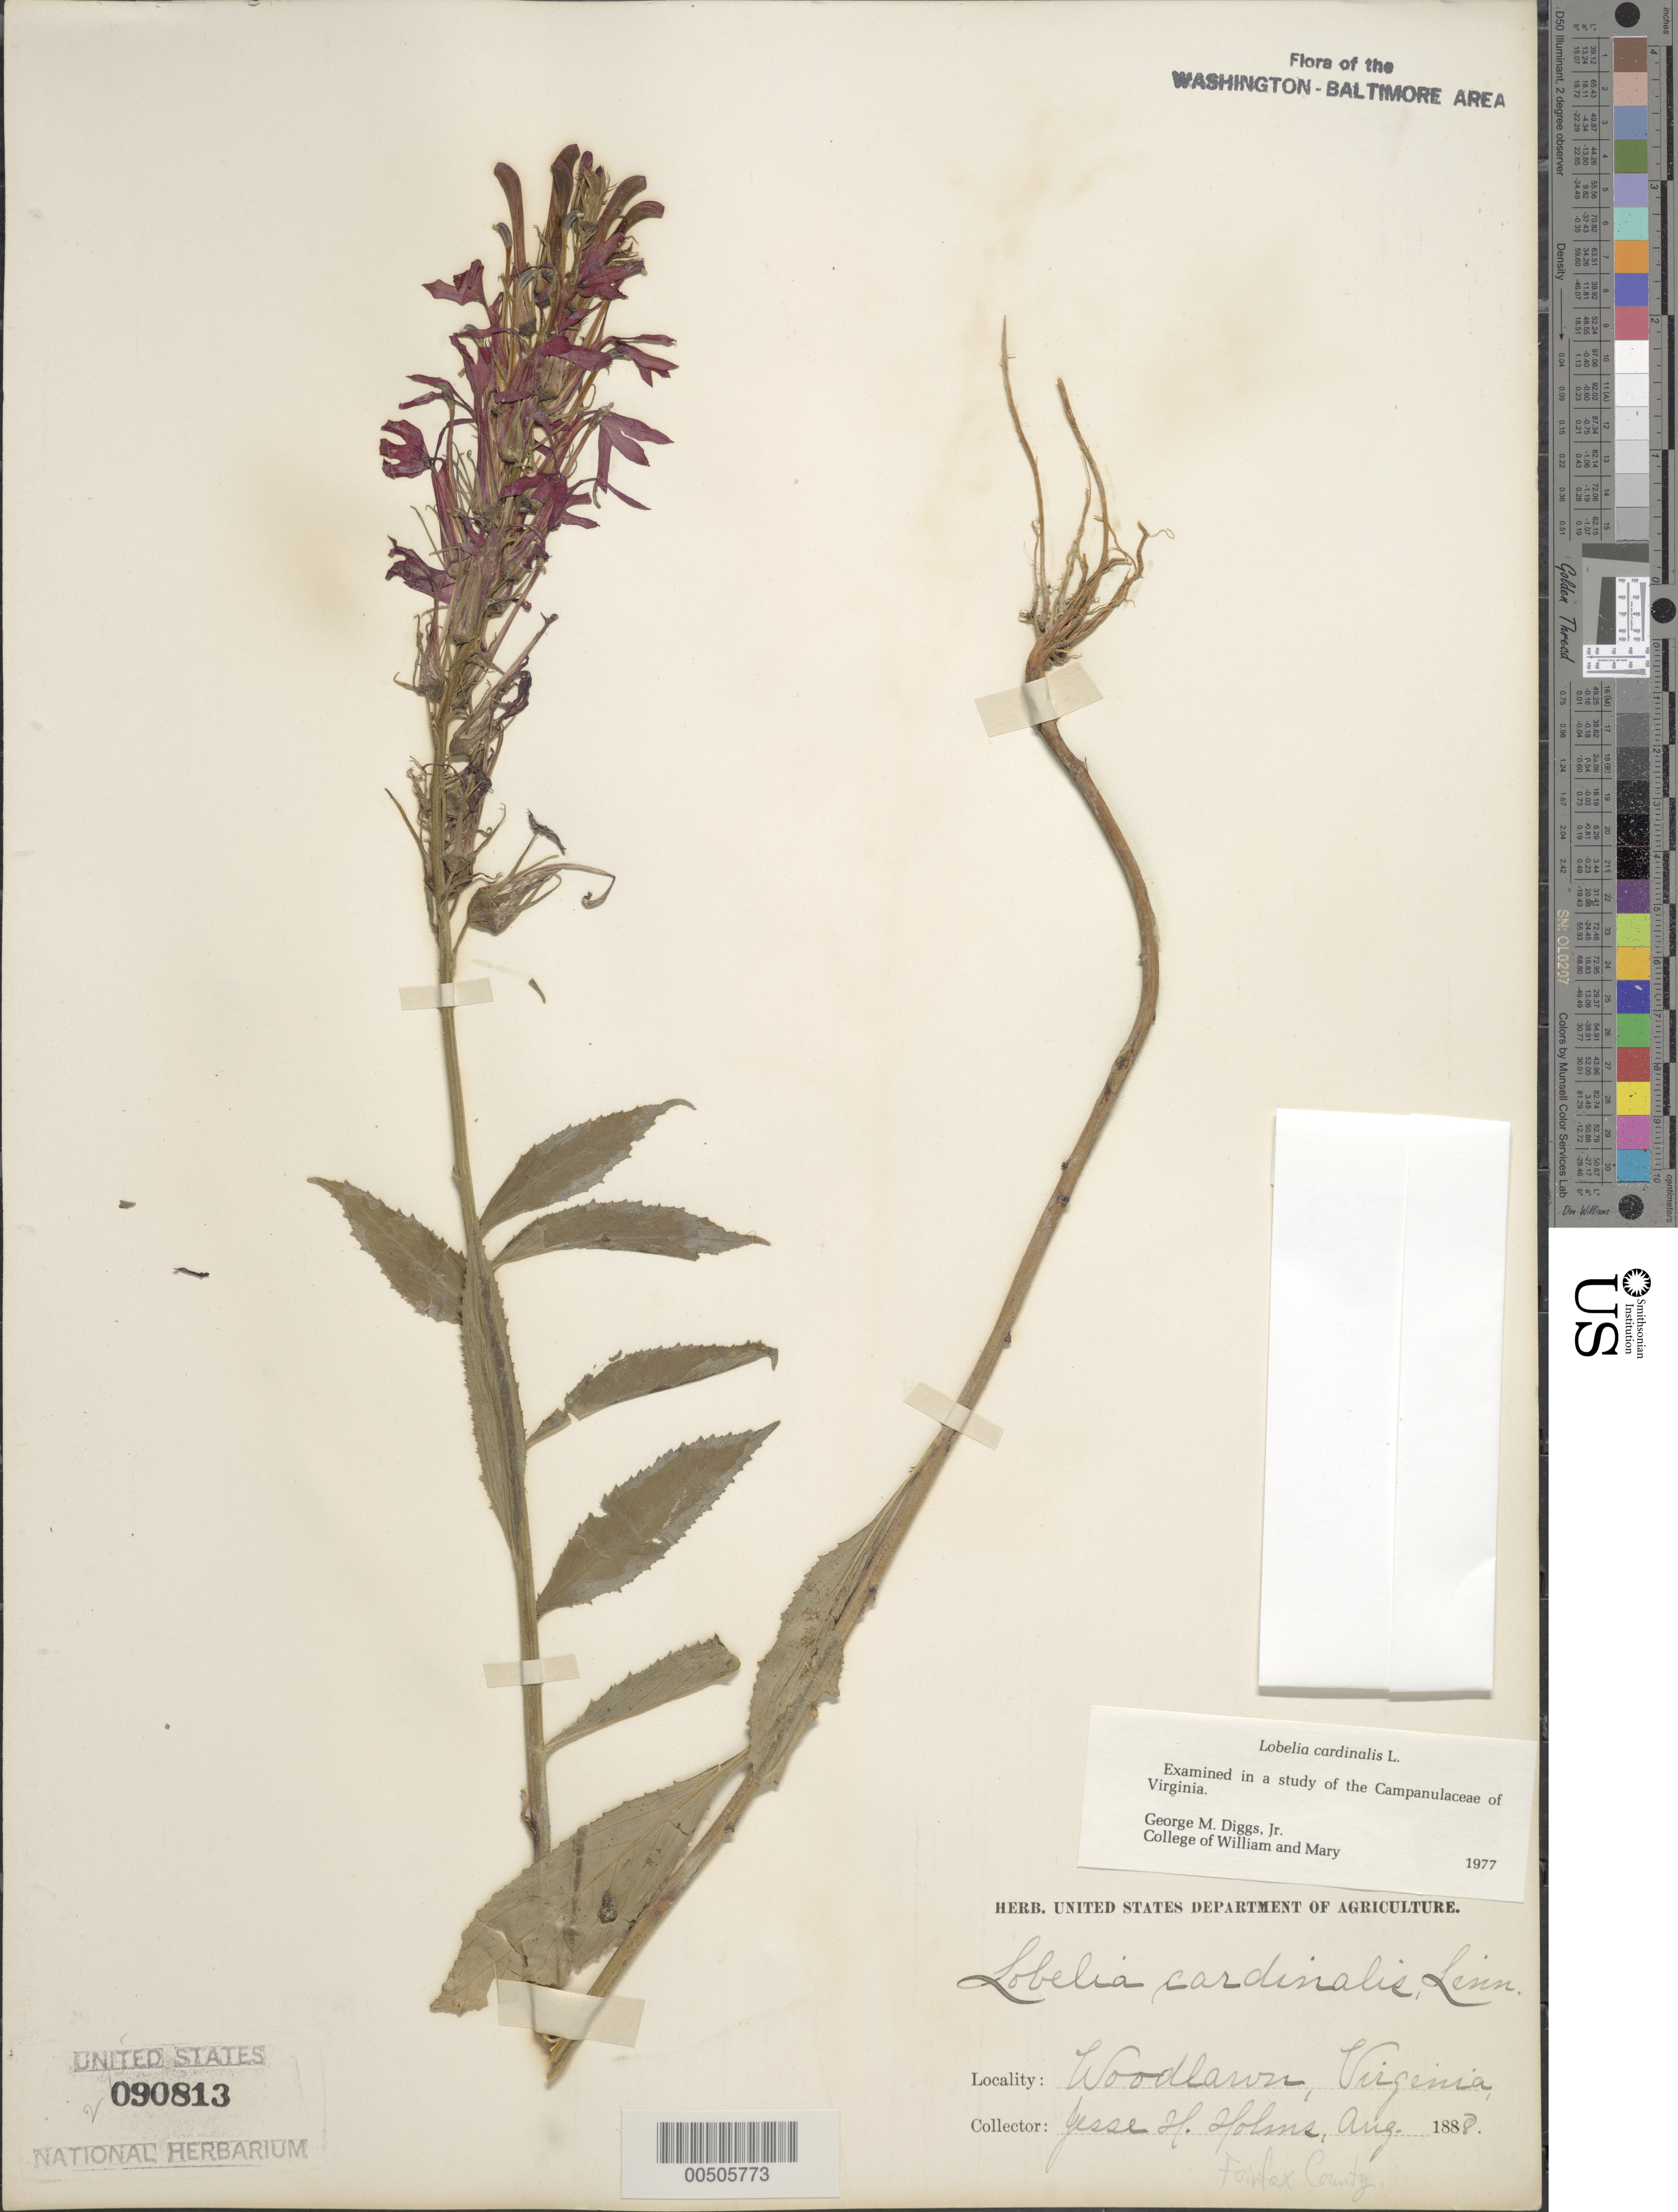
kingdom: Plantae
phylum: Tracheophyta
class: Magnoliopsida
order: Asterales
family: Campanulaceae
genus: Lobelia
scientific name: Lobelia cardinalis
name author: L.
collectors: J. H. Holms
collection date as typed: Aug 1888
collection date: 1888-08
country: United States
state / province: Virginia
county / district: Fairfax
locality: Woodlawn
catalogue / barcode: US 90813